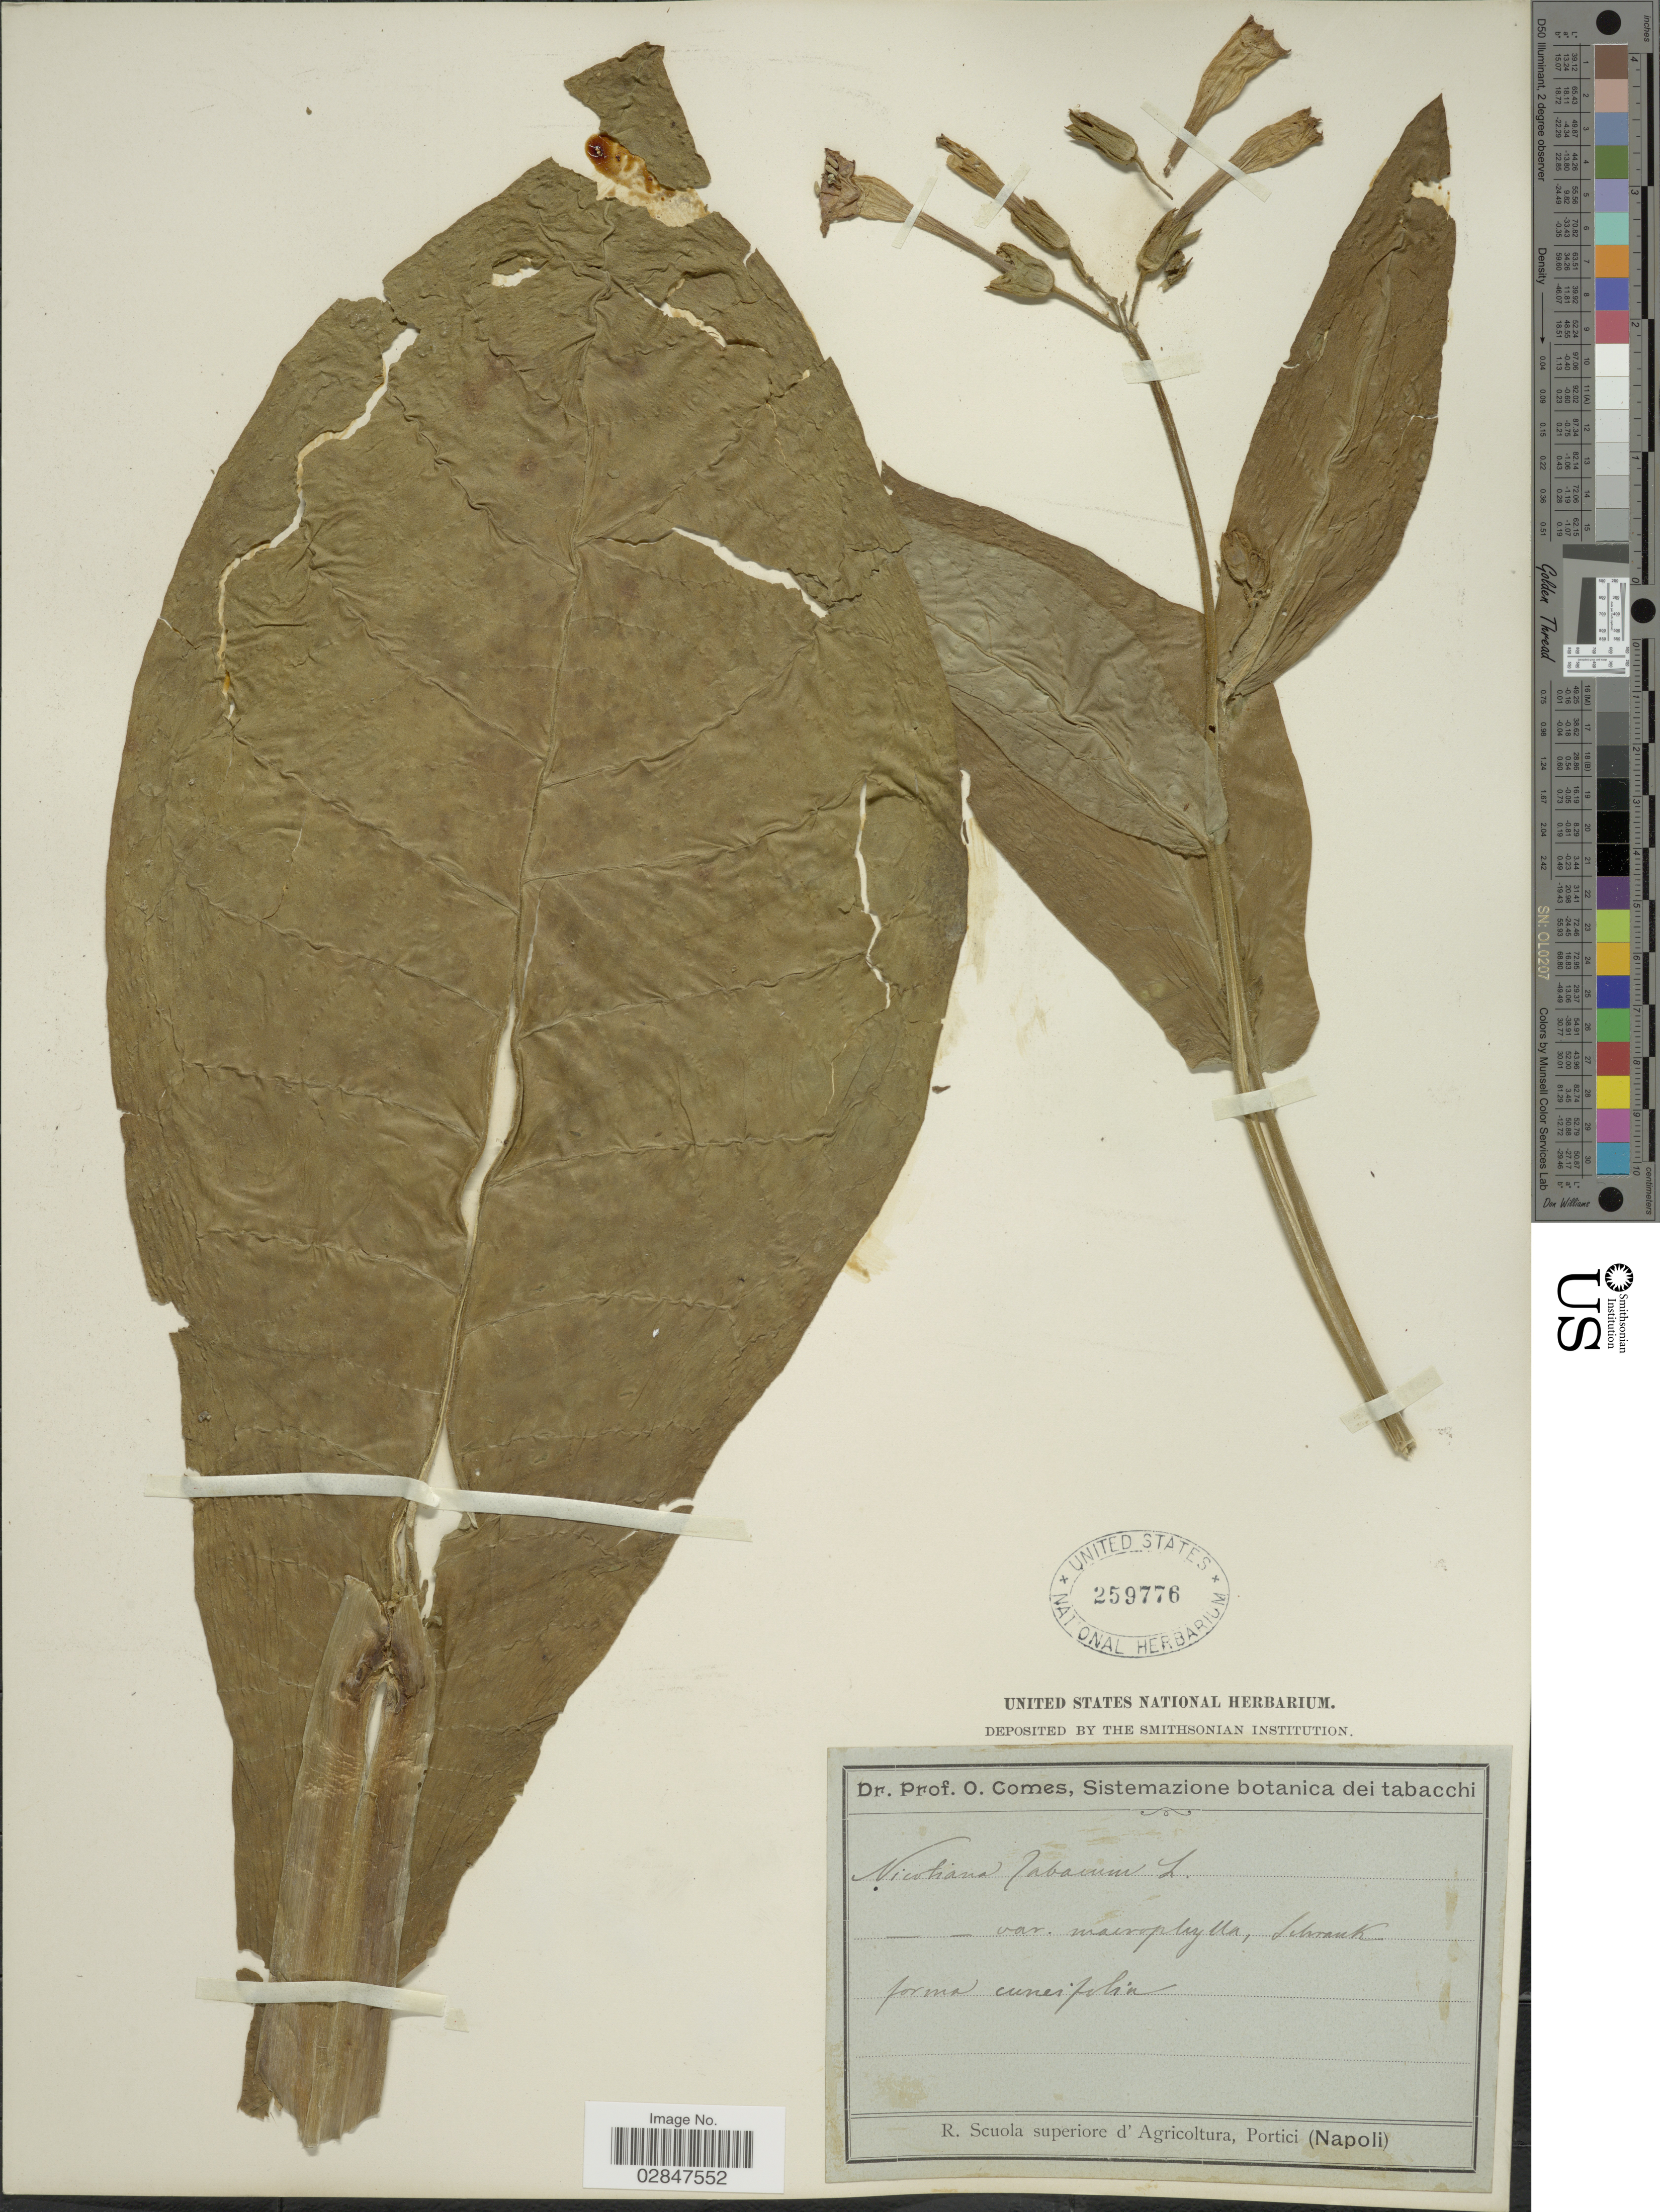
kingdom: Plantae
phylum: Tracheophyta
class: Magnoliopsida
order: Solanales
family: Solanaceae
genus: Nicotiana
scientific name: Nicotiana tabacum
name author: L.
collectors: O. Comes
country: Italy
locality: Portici (Napoli).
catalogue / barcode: US 259776